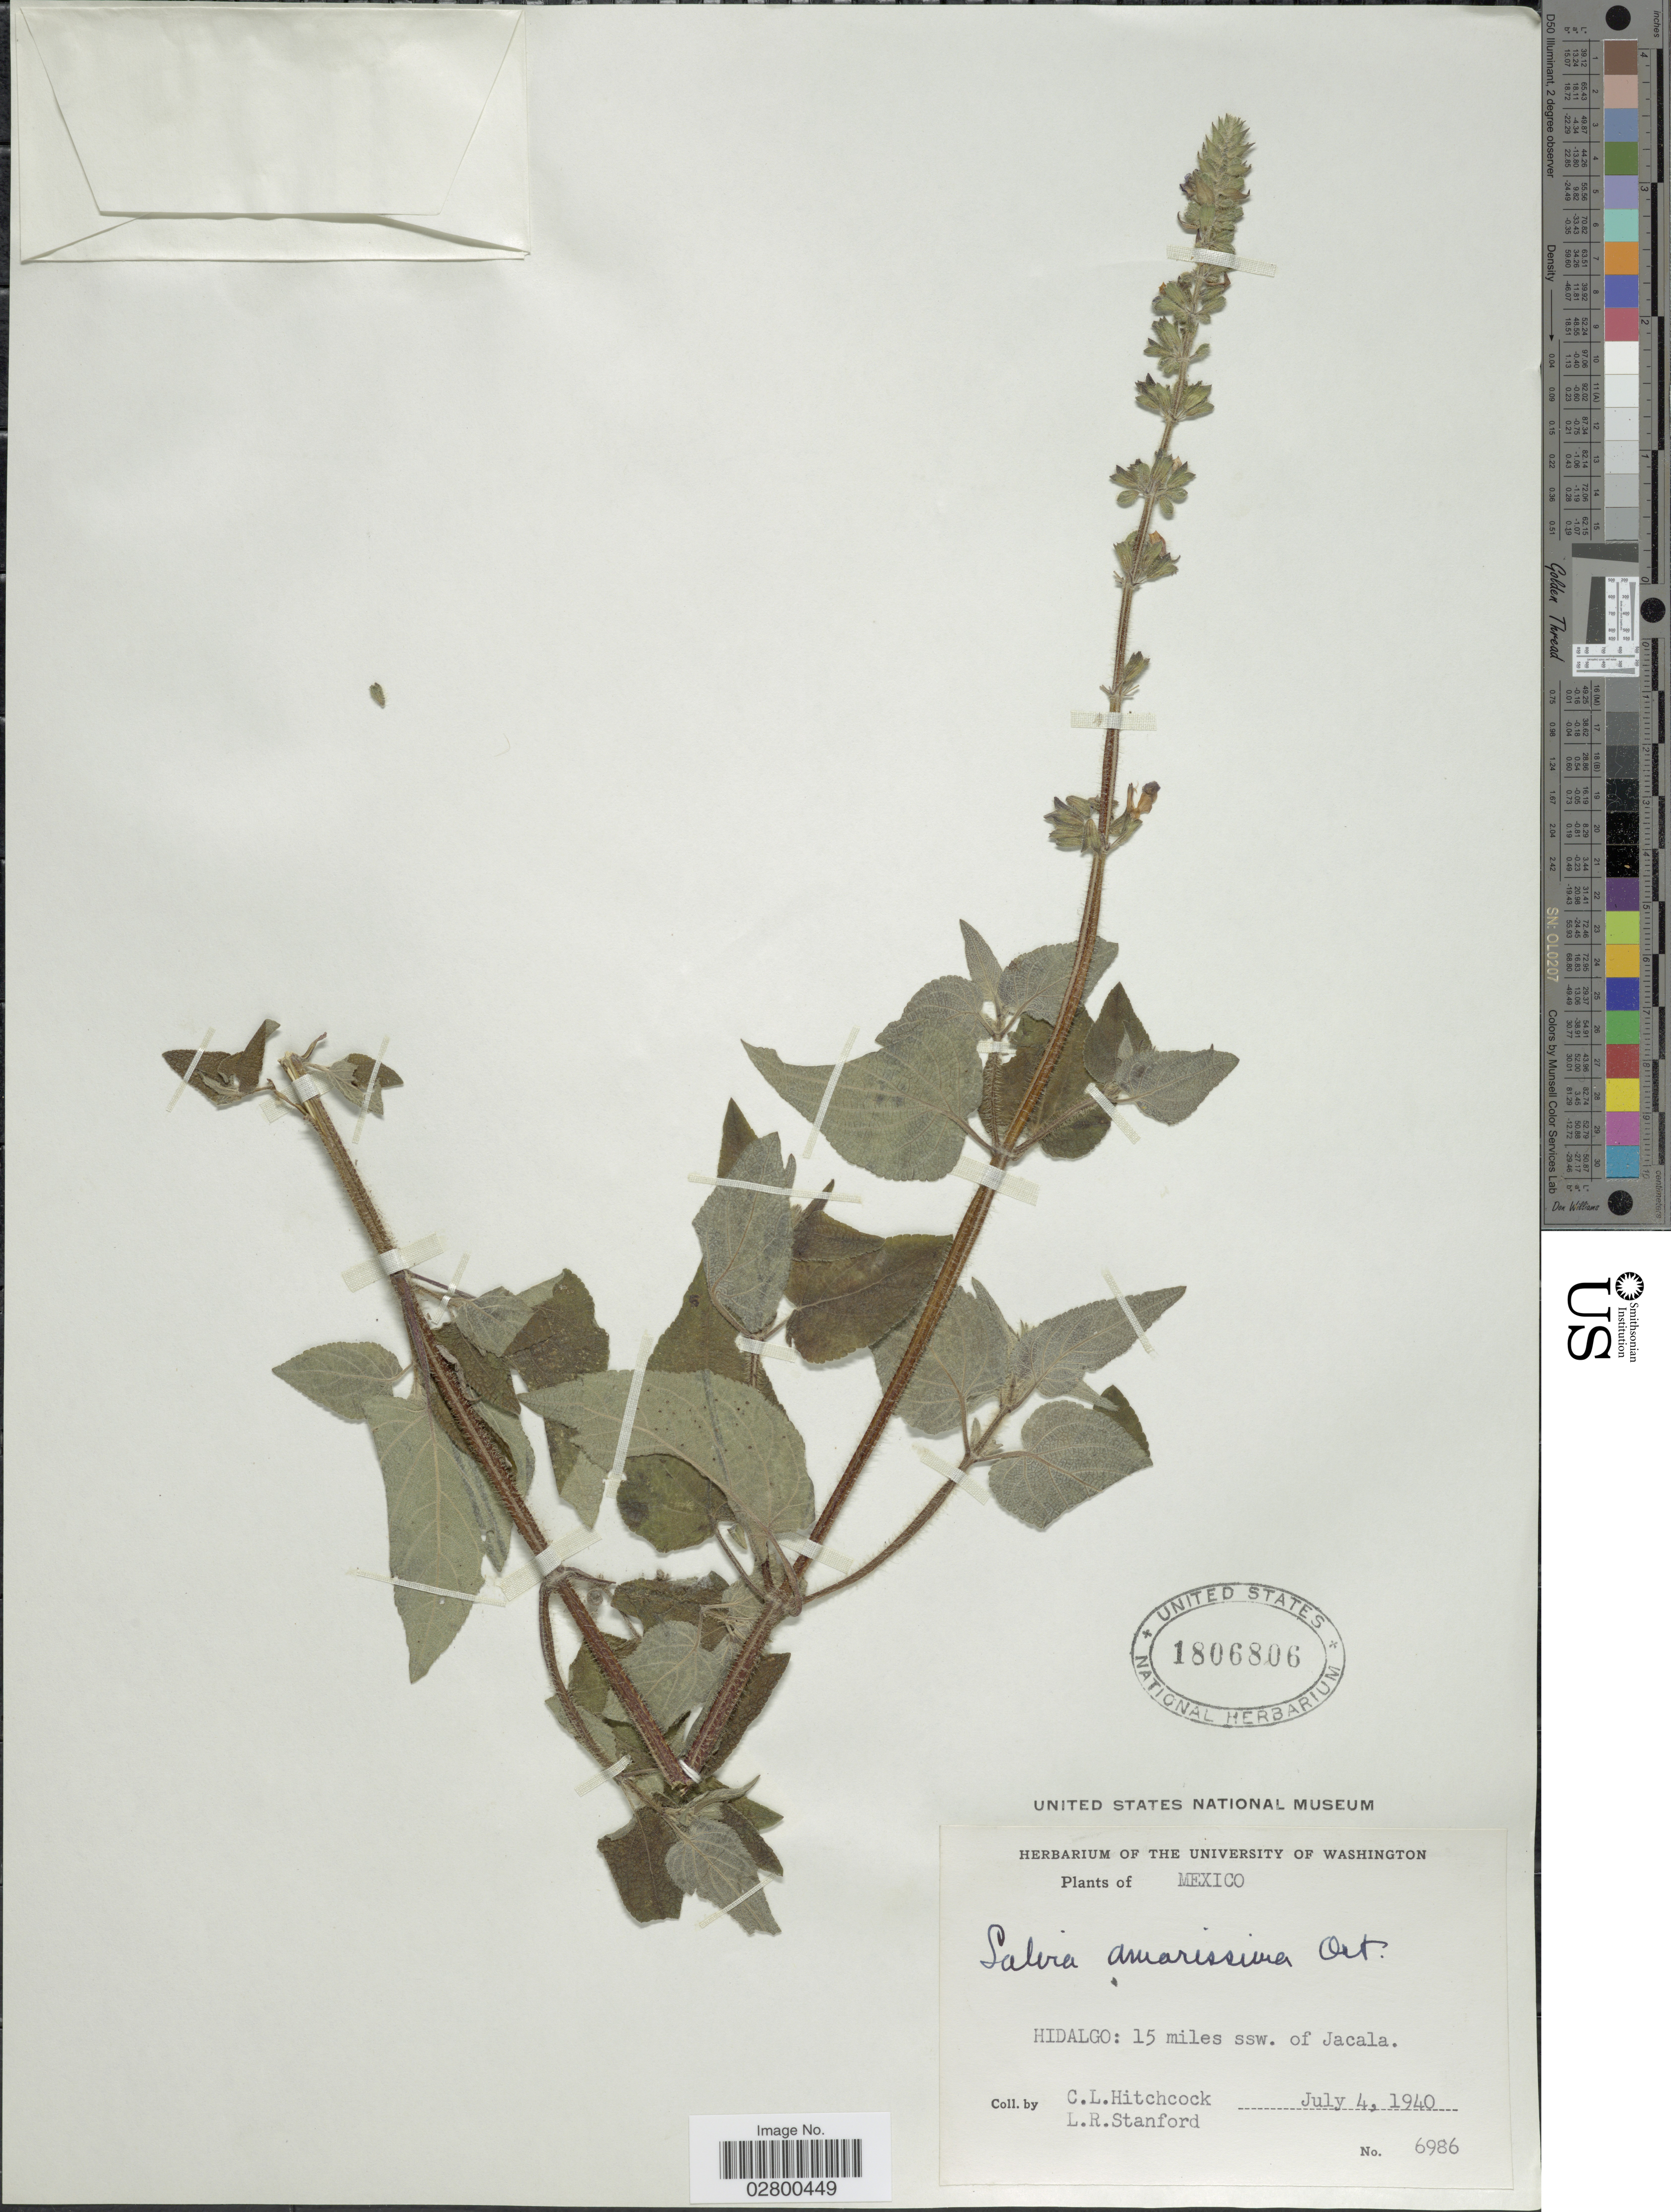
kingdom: Plantae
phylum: Tracheophyta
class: Magnoliopsida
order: Lamiales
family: Lamiaceae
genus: Salvia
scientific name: Salvia amarissima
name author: Orteg.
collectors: C. L. Hitchcock & L. R. Stanford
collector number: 6986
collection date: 1940-07-04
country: Mexico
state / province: Hidalgo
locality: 15 miles ssw. of Jacala.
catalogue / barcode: US 1806806